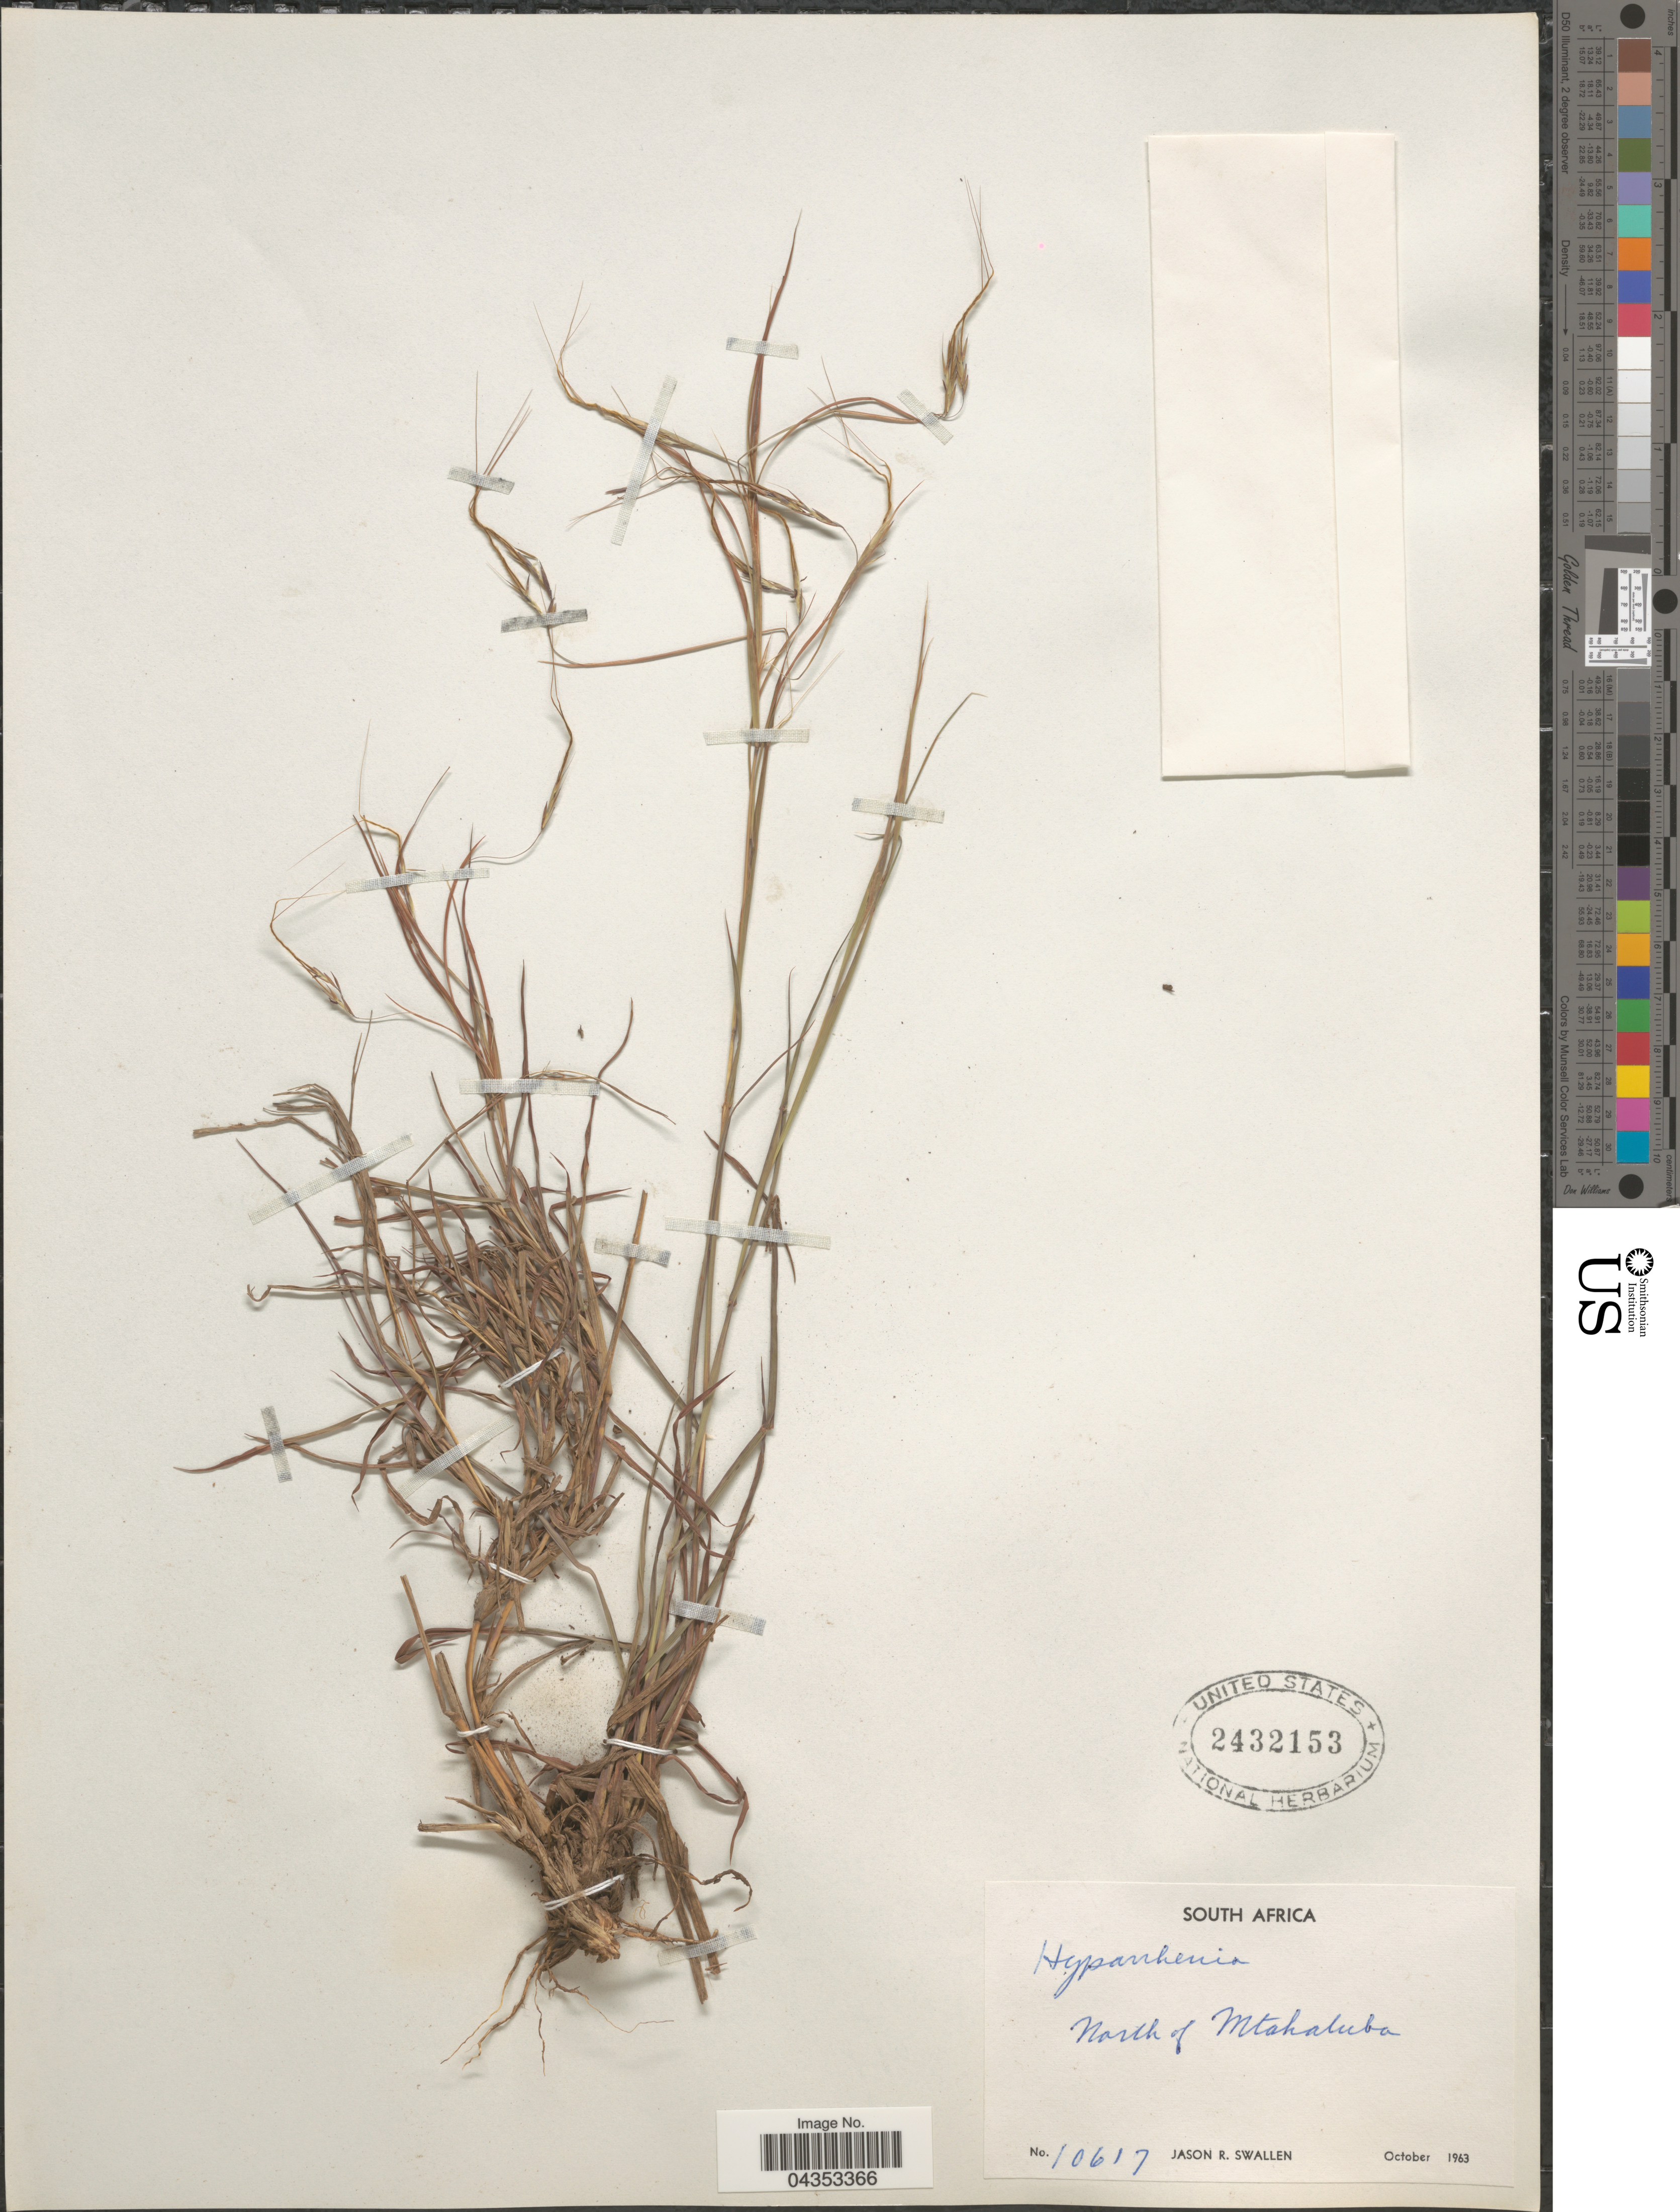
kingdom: Plantae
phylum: Tracheophyta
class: Liliopsida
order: Poales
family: Poaceae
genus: Hyparrhenia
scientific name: Hyparrhenia filipendula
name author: (Hochr.) Stapf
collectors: J. R. Swallen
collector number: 10617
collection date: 1963-10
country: South Africa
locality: North of Mtahaluba.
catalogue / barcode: US 2432153